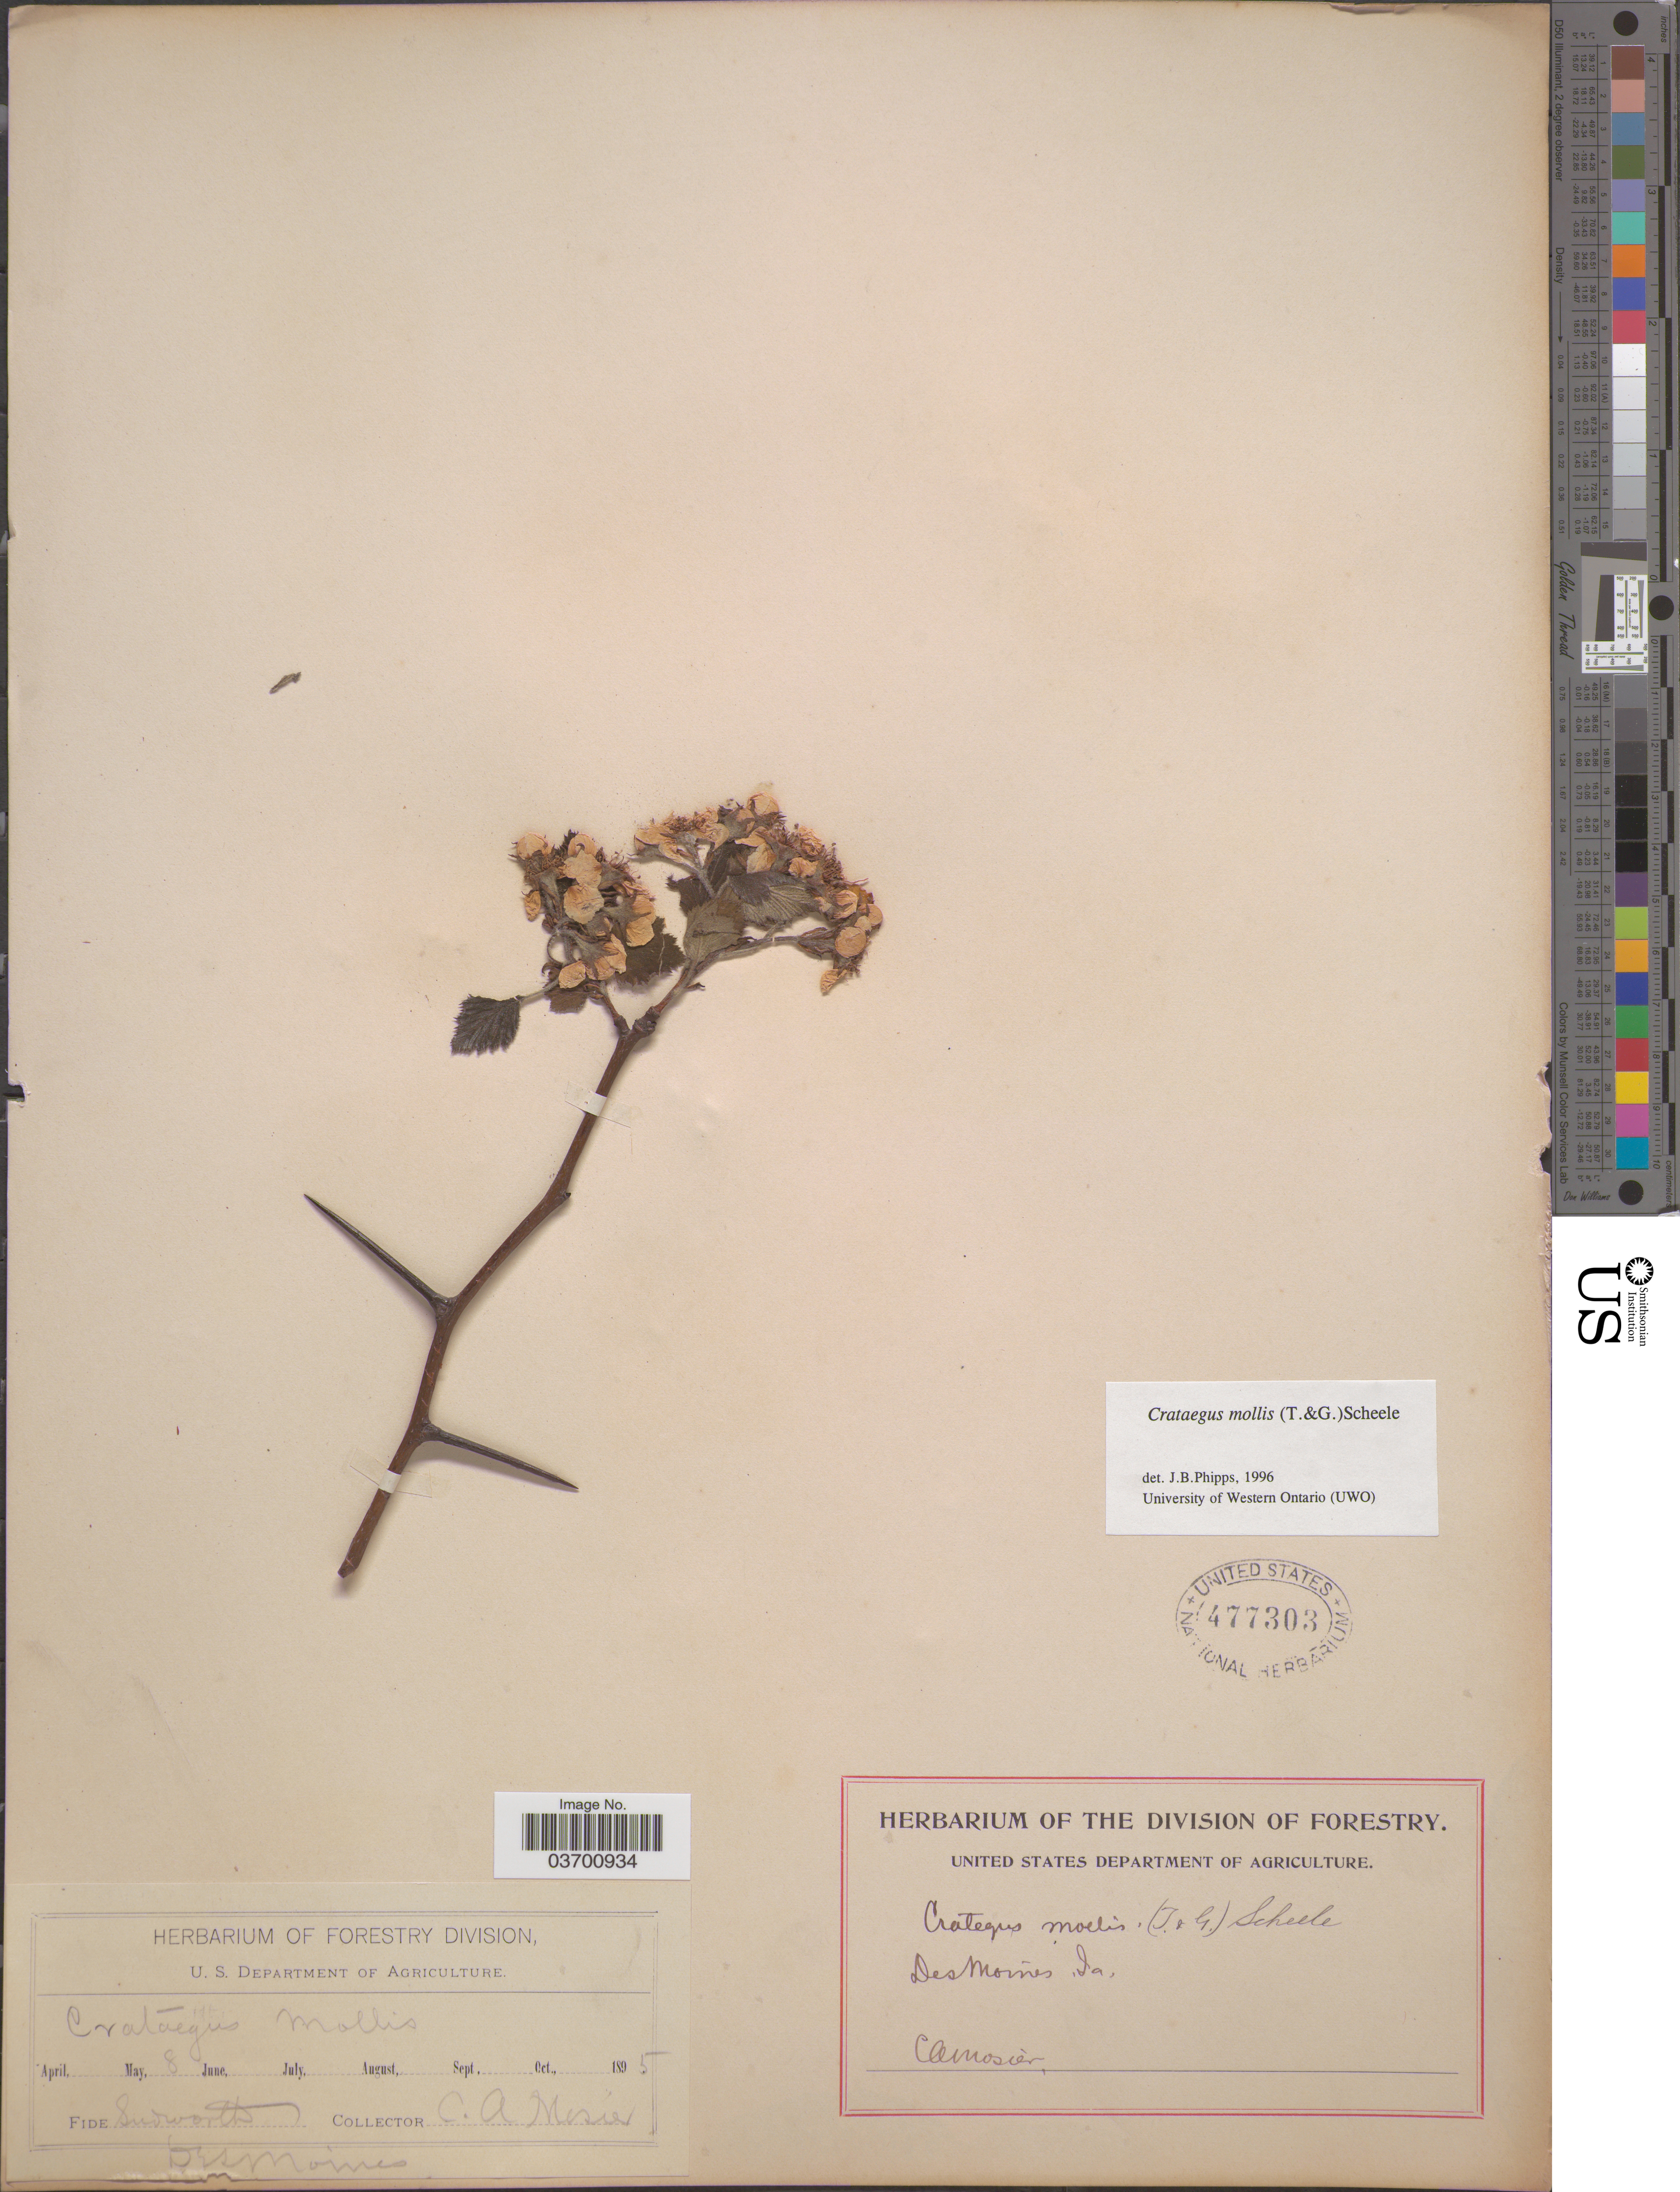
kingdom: Plantae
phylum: Tracheophyta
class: Magnoliopsida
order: Rosales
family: Rosaceae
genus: Crataegus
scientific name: Crataegus mollis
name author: (Torr. & A. Gray) Scheele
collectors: C. A. Mosier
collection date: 1895-05-08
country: United States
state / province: Iowa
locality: Des Moines, Ia.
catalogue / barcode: US 477303